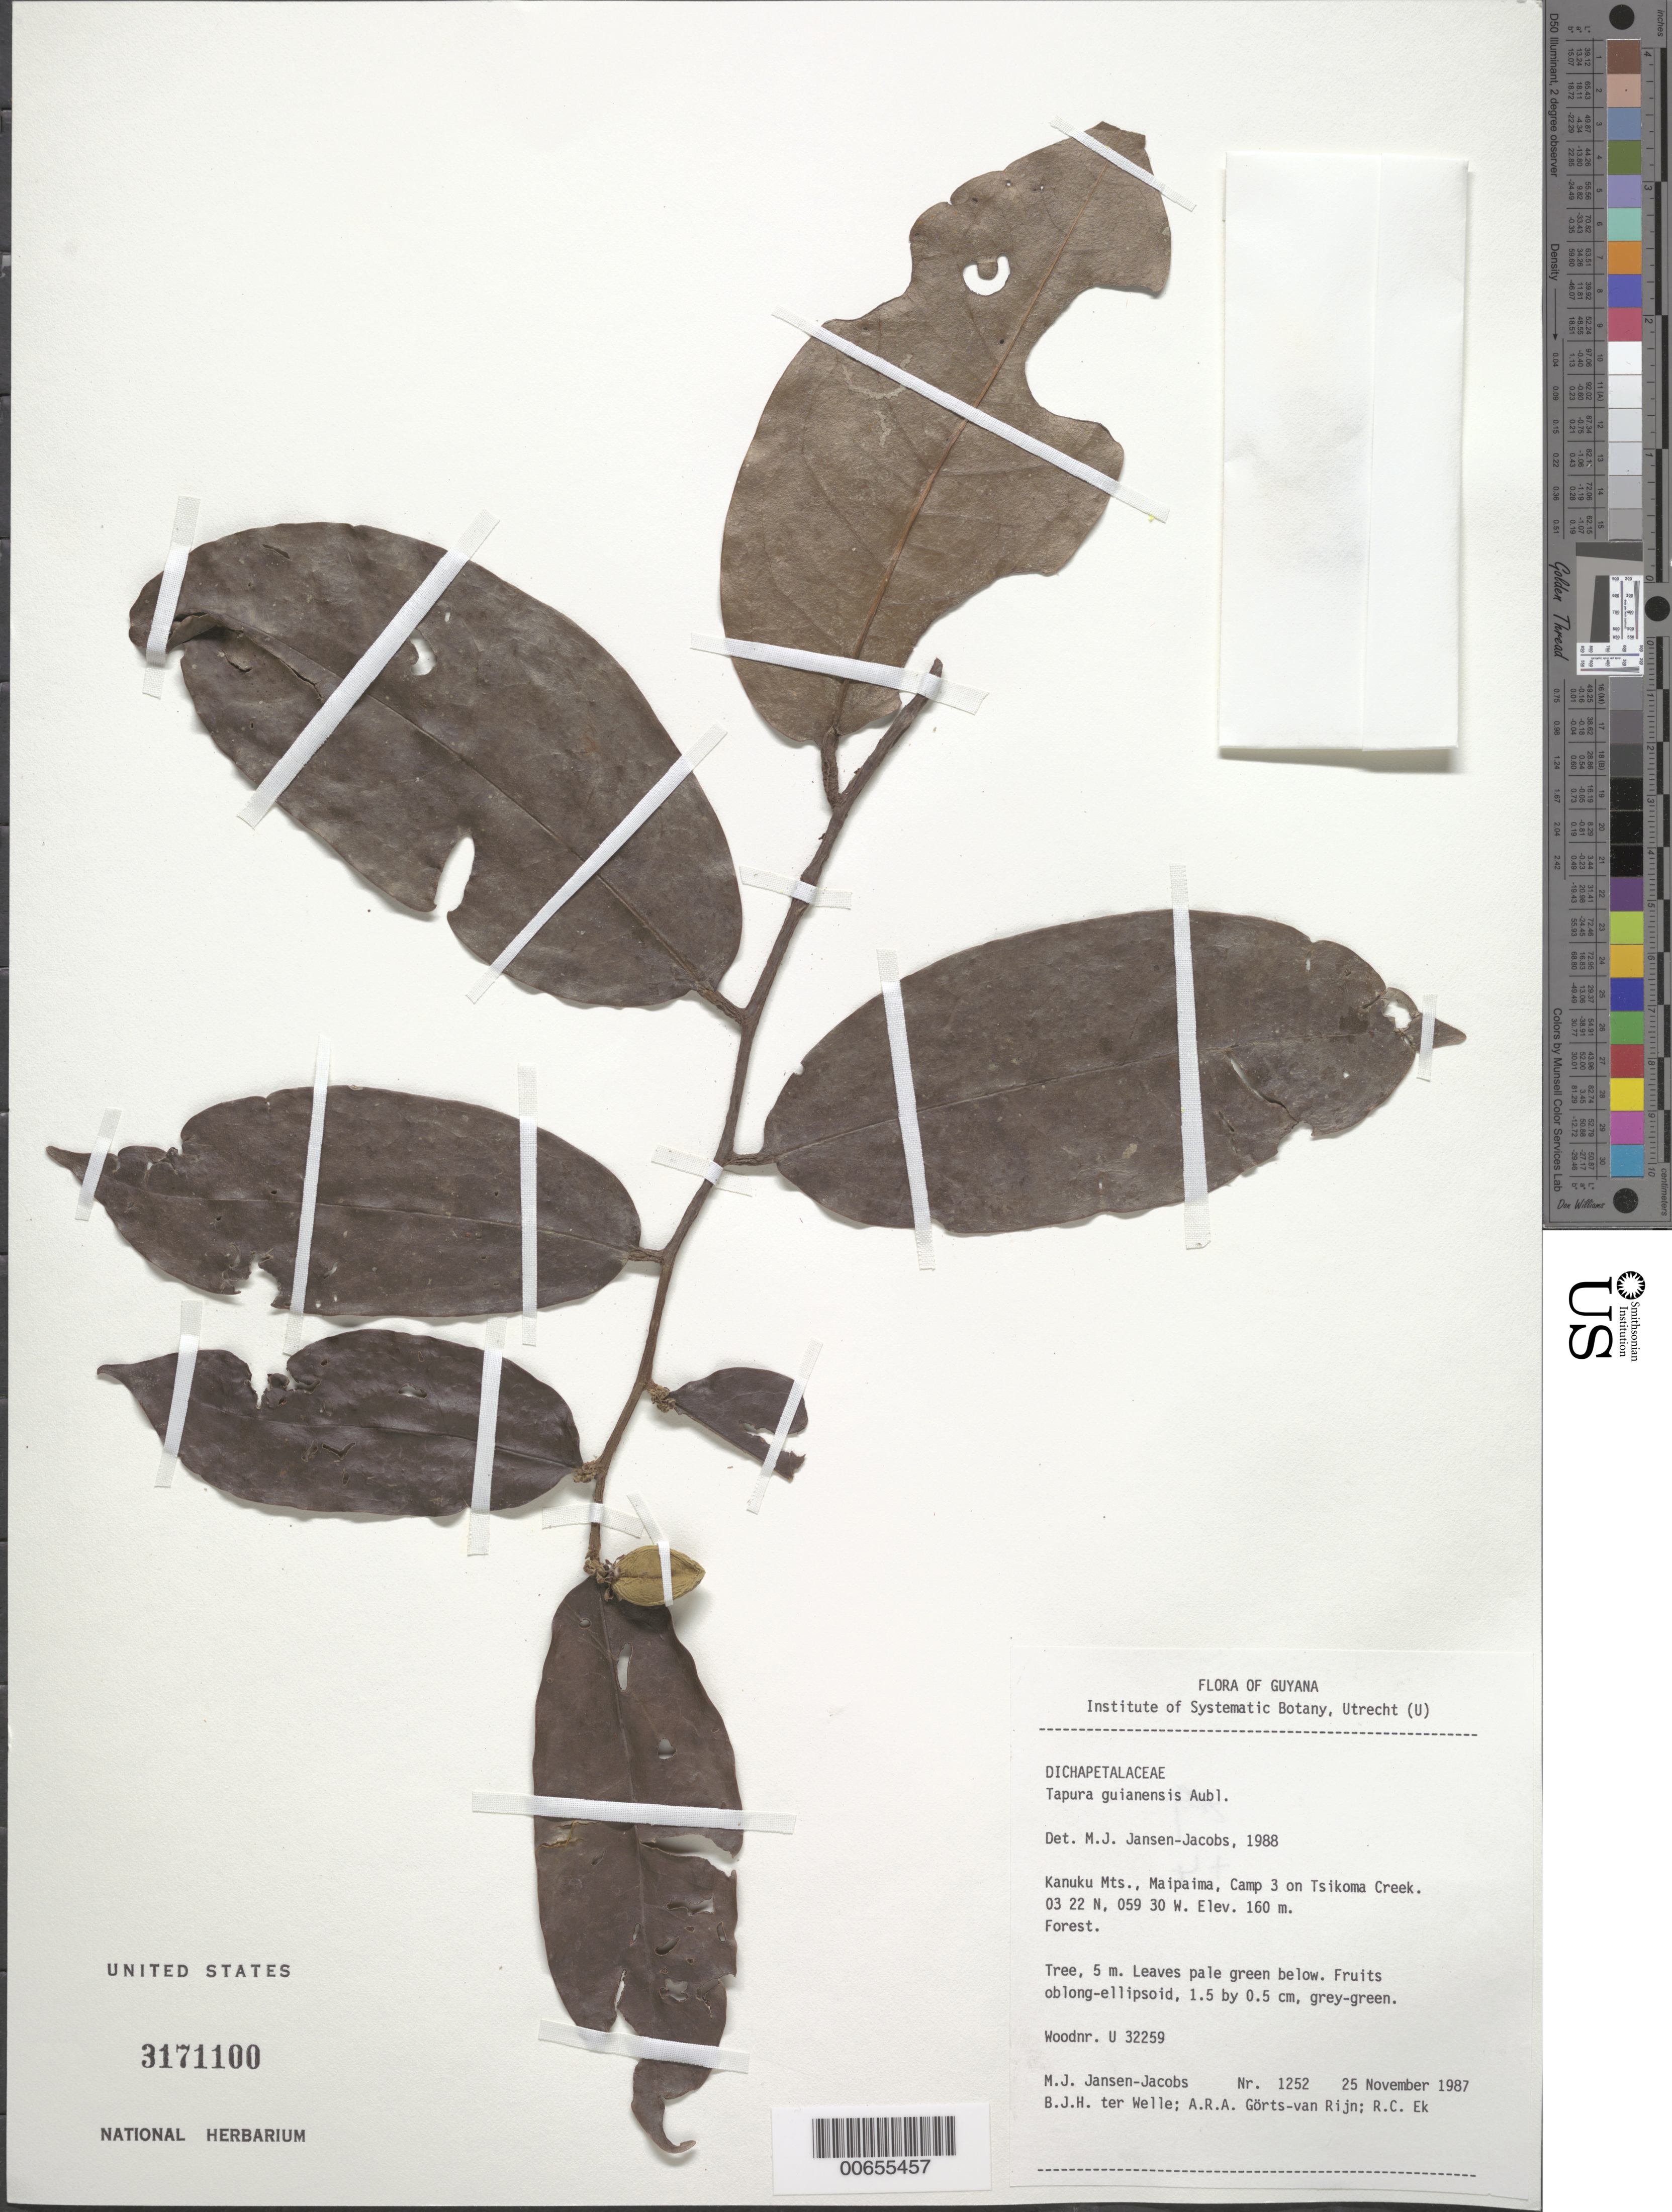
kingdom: Plantae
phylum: Tracheophyta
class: Magnoliopsida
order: Malpighiales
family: Dichapetalaceae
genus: Tapura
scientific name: Tapura guianensis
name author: Aubl.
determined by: Jansen-Jacobs, M. J., (U), Nationaal Herbarium Nederland, Utrecht University branch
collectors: M. J. Jansen-Jacobs, B. Welle, A. .R. A. Görts-van Rijn & R. C. Ek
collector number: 1252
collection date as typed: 25-Nov-87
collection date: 1987-11-25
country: Guyana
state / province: U. Takutu-U. Essequibo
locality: Kanuku Mts., Maipaima, Camp 3 on Tsikoma Creek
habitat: Forest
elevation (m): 160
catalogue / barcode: US 3171100